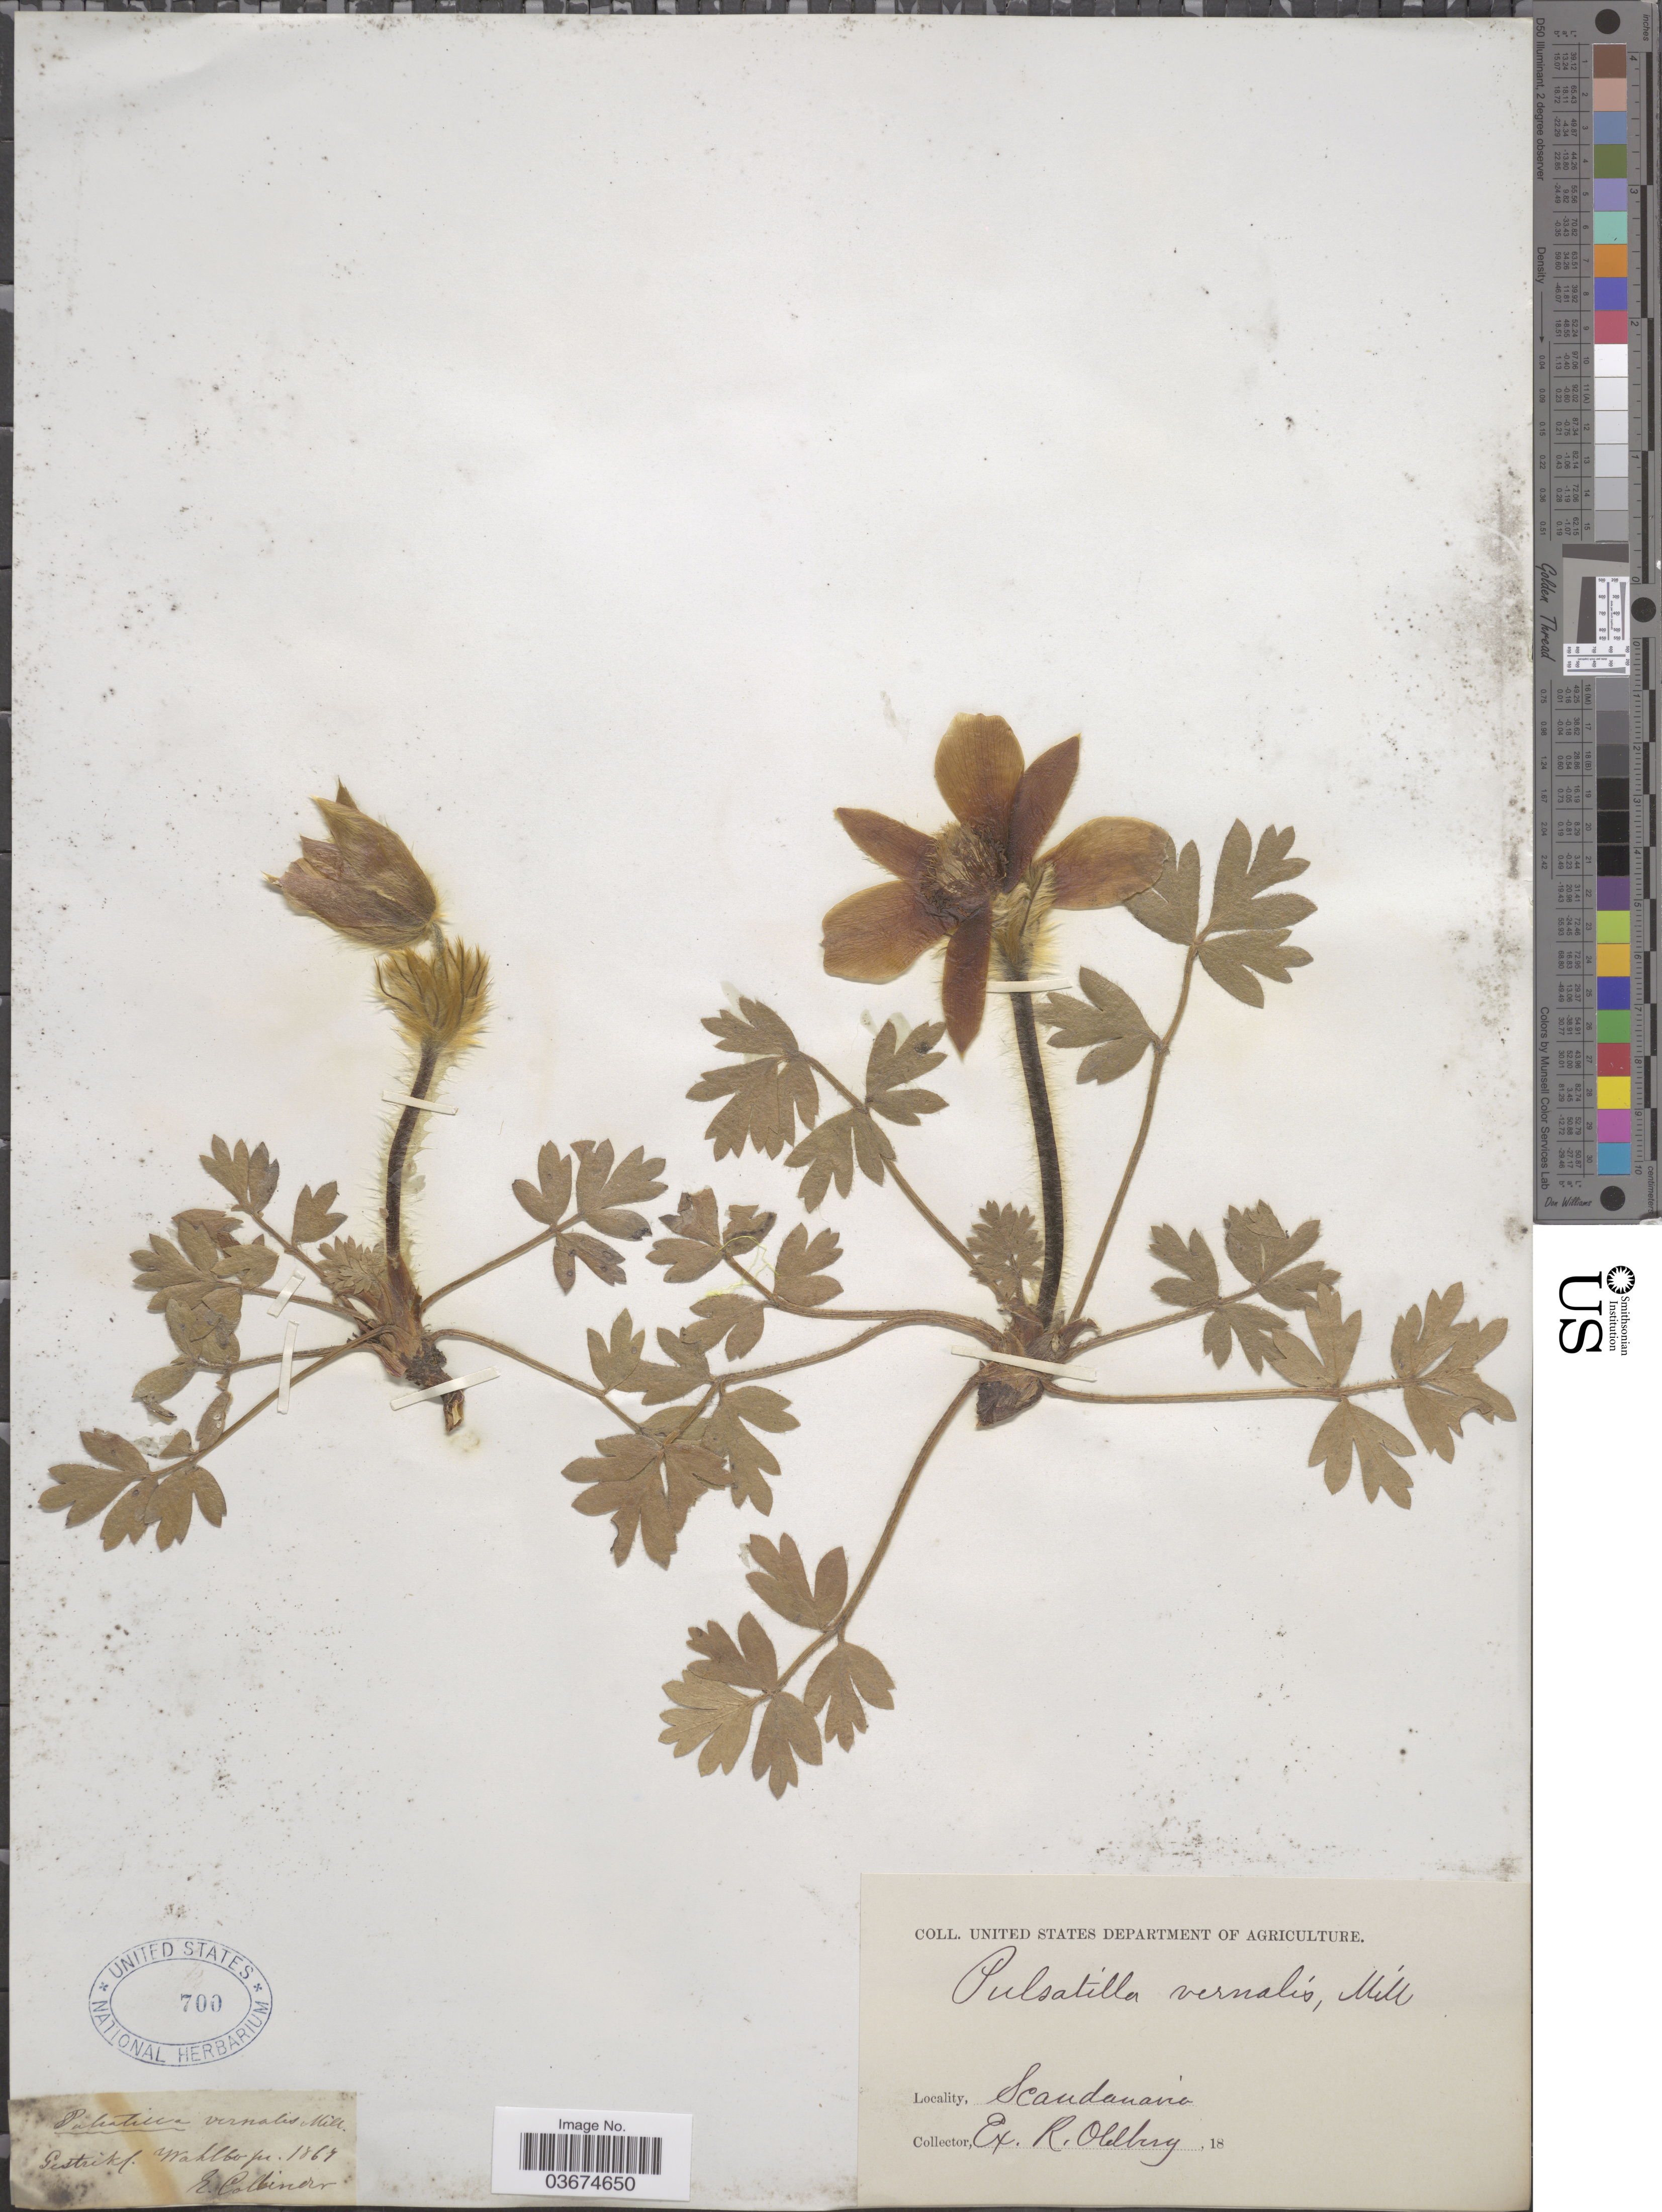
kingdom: Plantae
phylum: Tracheophyta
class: Magnoliopsida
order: Ranunculales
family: Ranunculaceae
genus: Pulsatilla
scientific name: Pulsatilla vernalis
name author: (L.) Mill.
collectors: E. Collinder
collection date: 1864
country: Sweden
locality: Gestrik. Wahlbo pr. Scandinavia.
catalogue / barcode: US 700